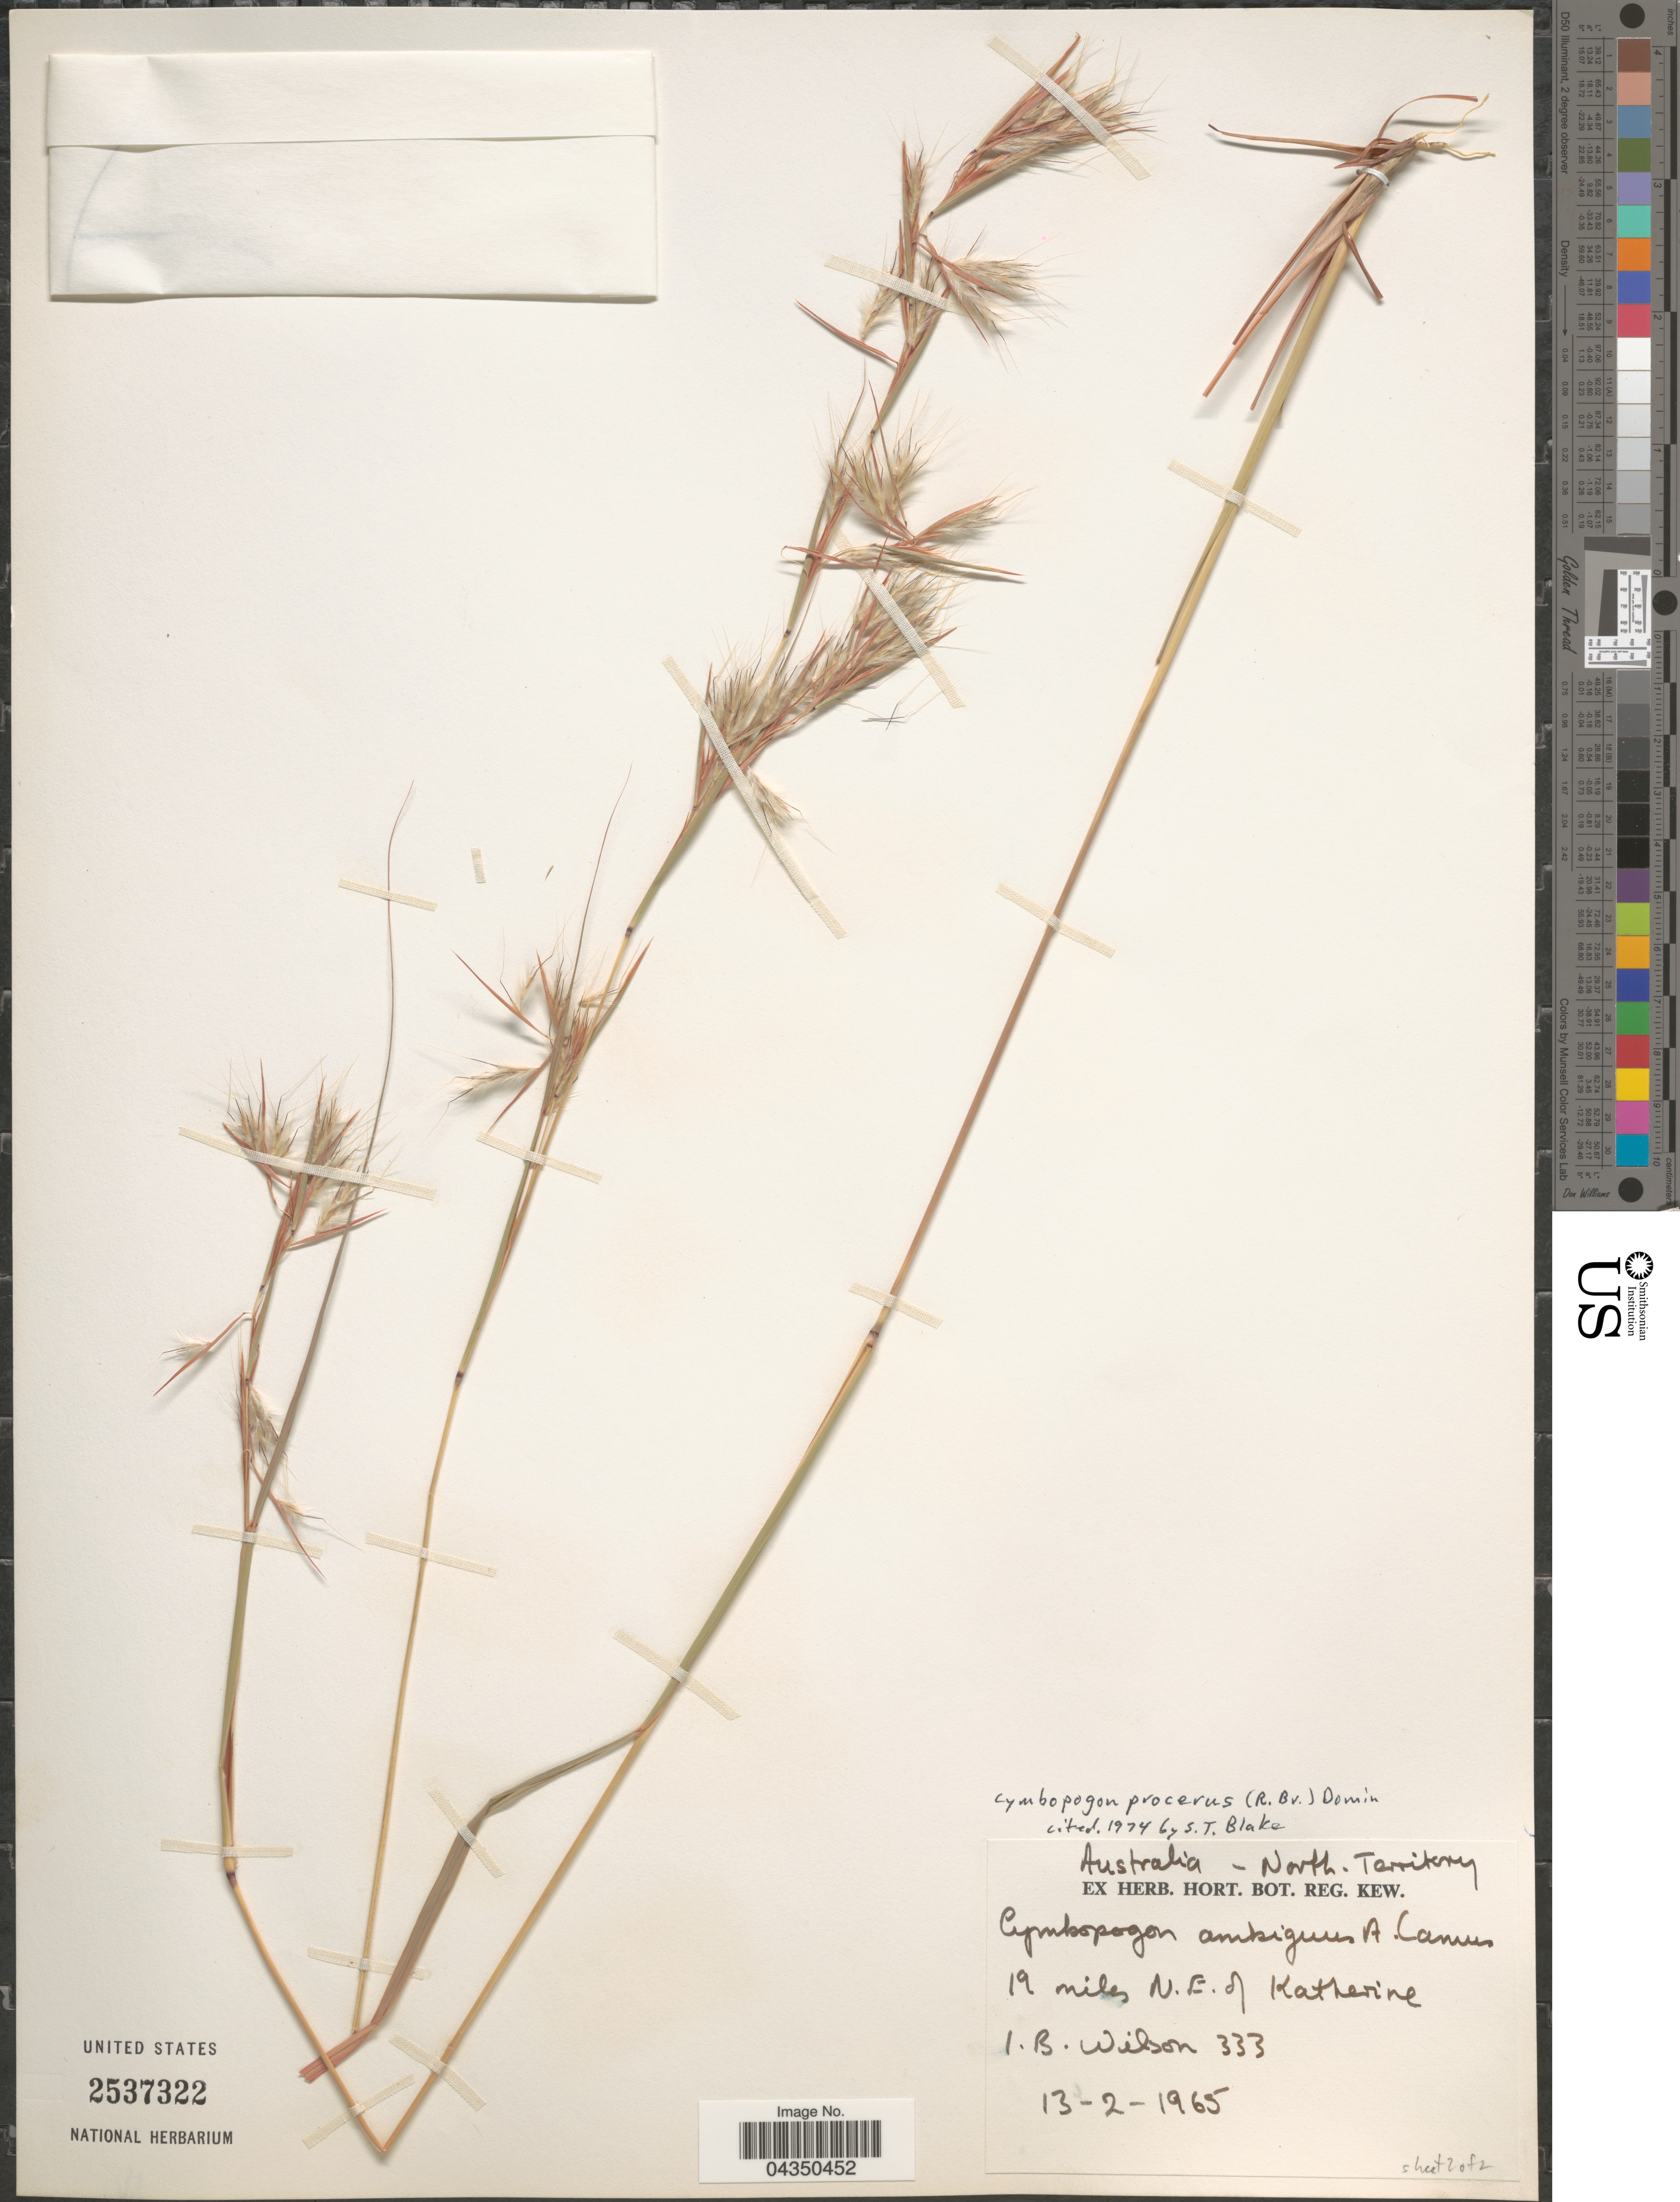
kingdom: Plantae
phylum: Tracheophyta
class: Liliopsida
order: Poales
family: Poaceae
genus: Cymbopogon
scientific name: Cymbopogon procerus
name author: Domin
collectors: I. B. Wilson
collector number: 333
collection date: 1965-02-13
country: Australia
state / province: Northern Territory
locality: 19 miles N.E. of Katherine.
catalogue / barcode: US 2537322